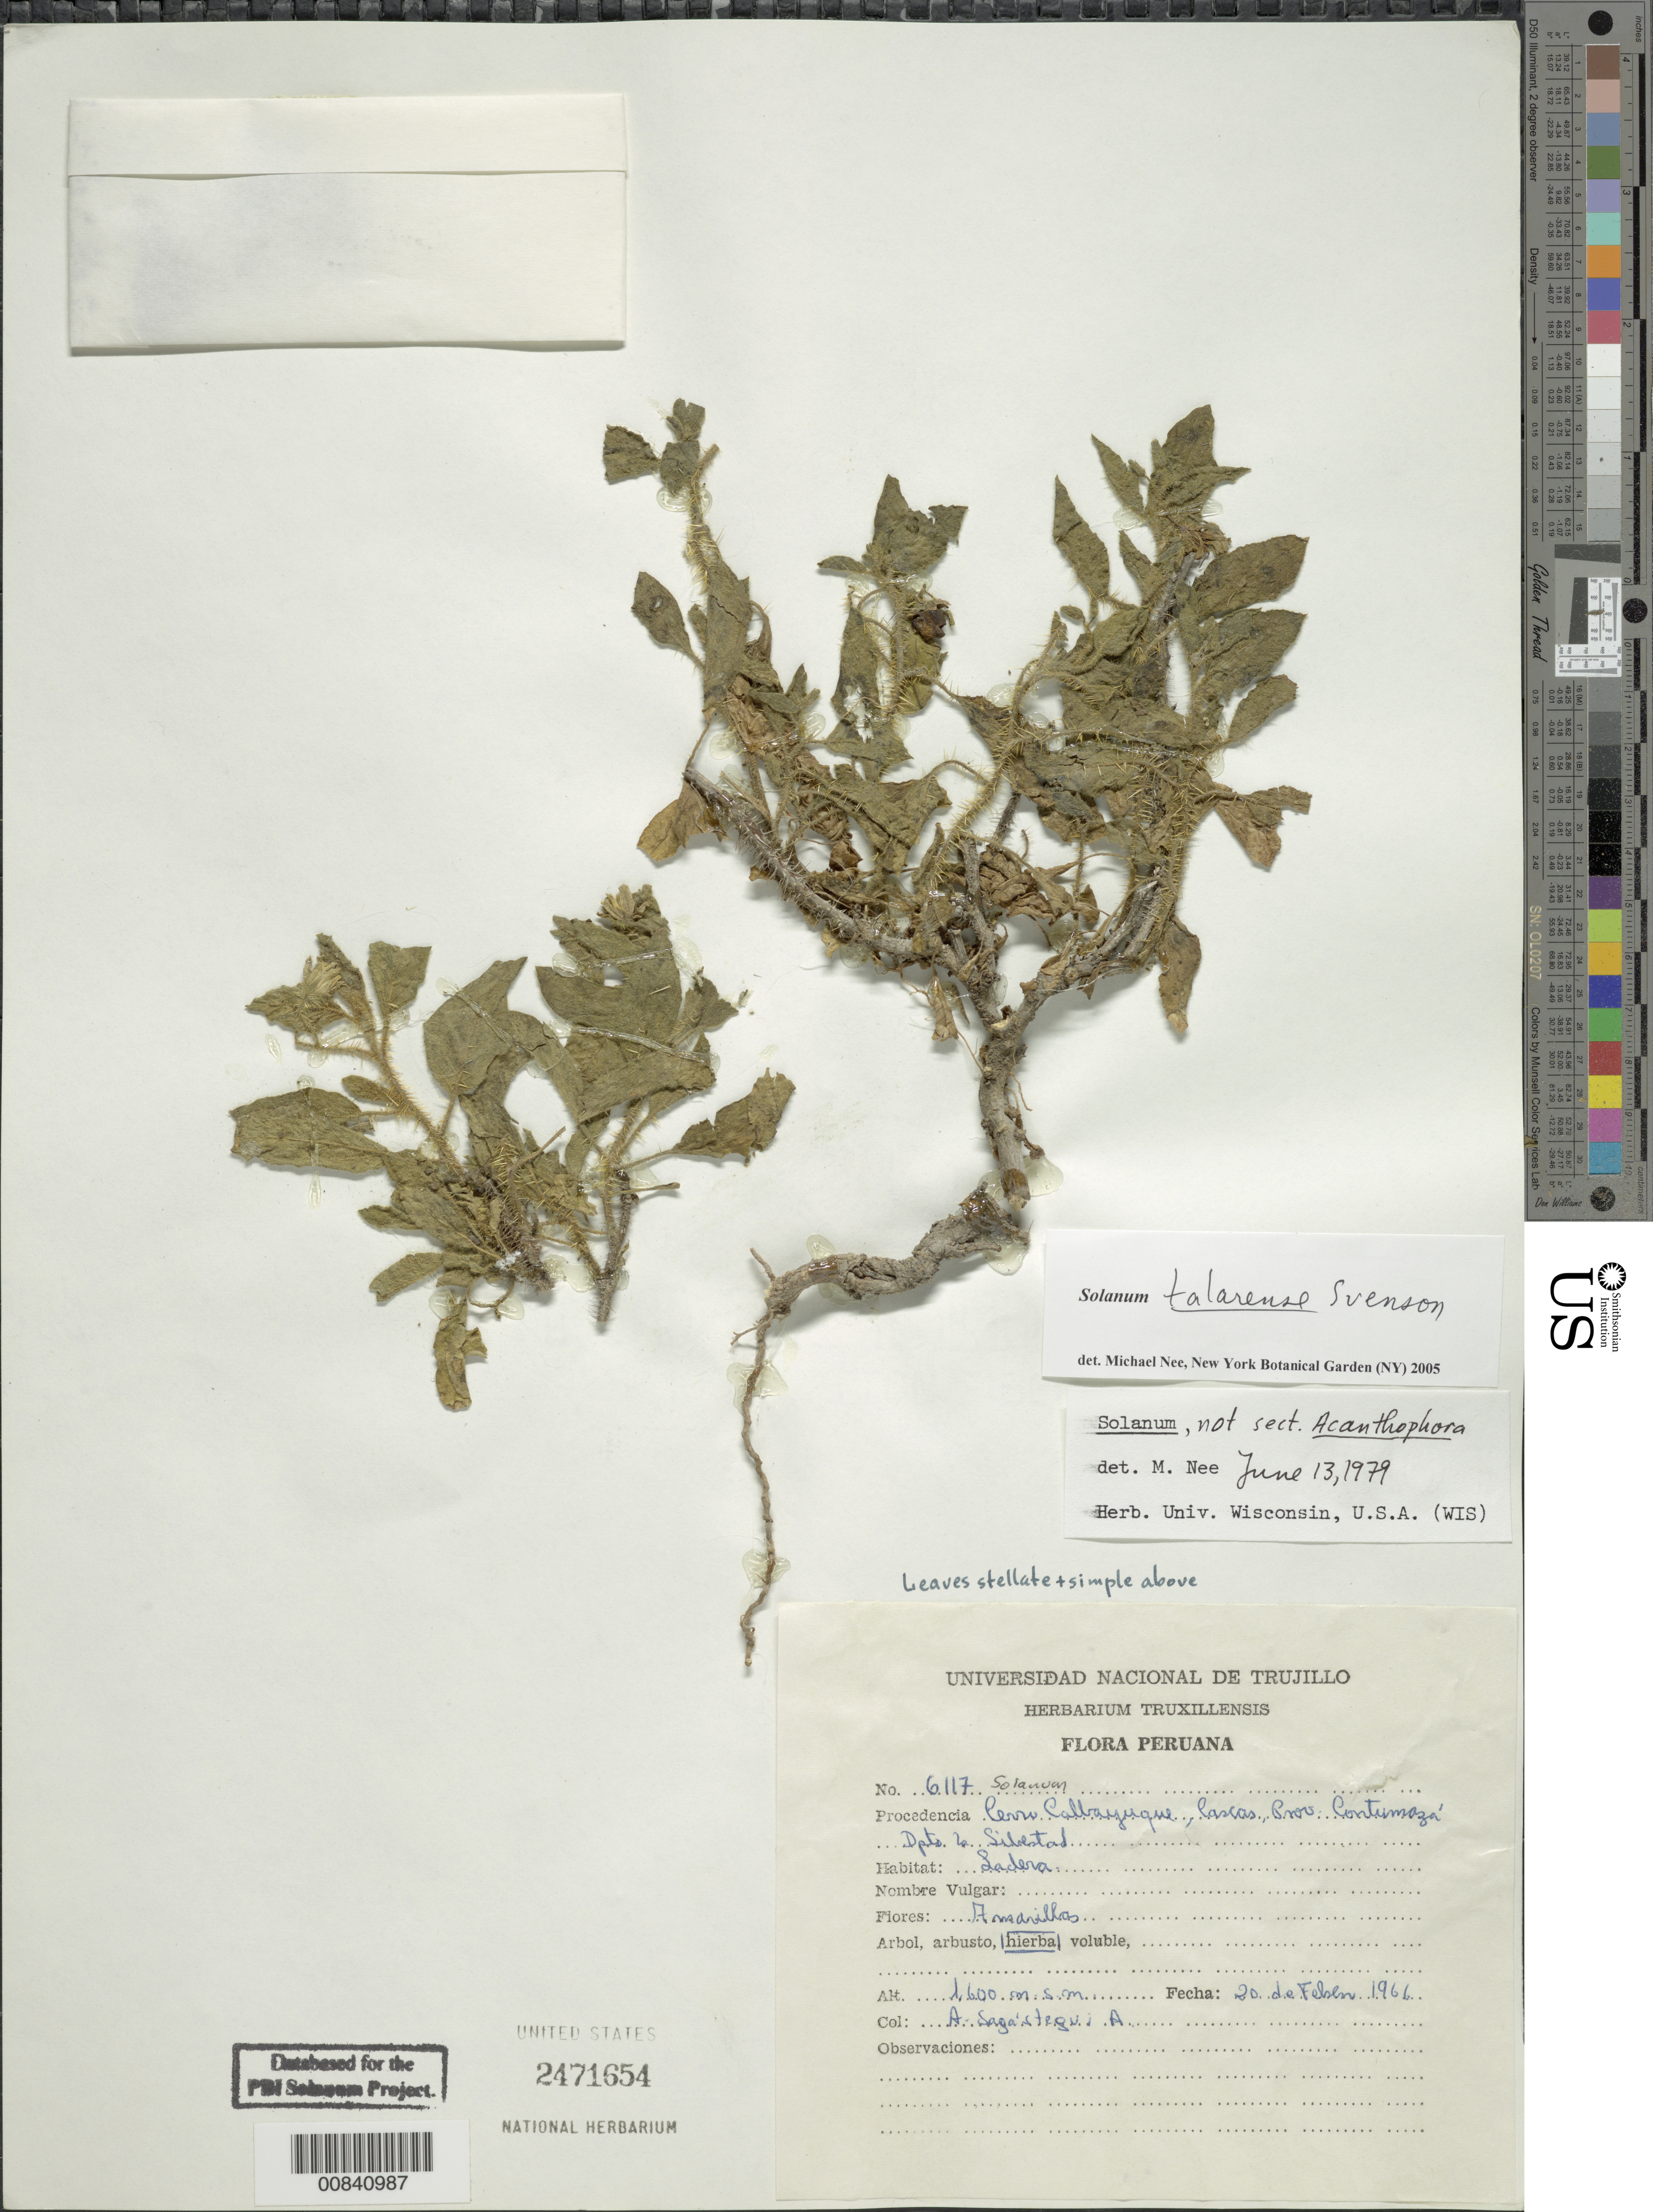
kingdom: Plantae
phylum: Tracheophyta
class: Magnoliopsida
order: Solanales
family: Solanaceae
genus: Solanum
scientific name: Solanum talarense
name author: Svenson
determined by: Nee, Michael H.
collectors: A. Sagástegui A.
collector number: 6117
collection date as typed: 20 Feb 1966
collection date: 1966-02-20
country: Peru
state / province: Cajamarca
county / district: Contumazá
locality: Cerro Callayuque. Cascas. Depto. La Sibetad.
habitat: Sachera.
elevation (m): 1600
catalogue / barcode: US 2471654